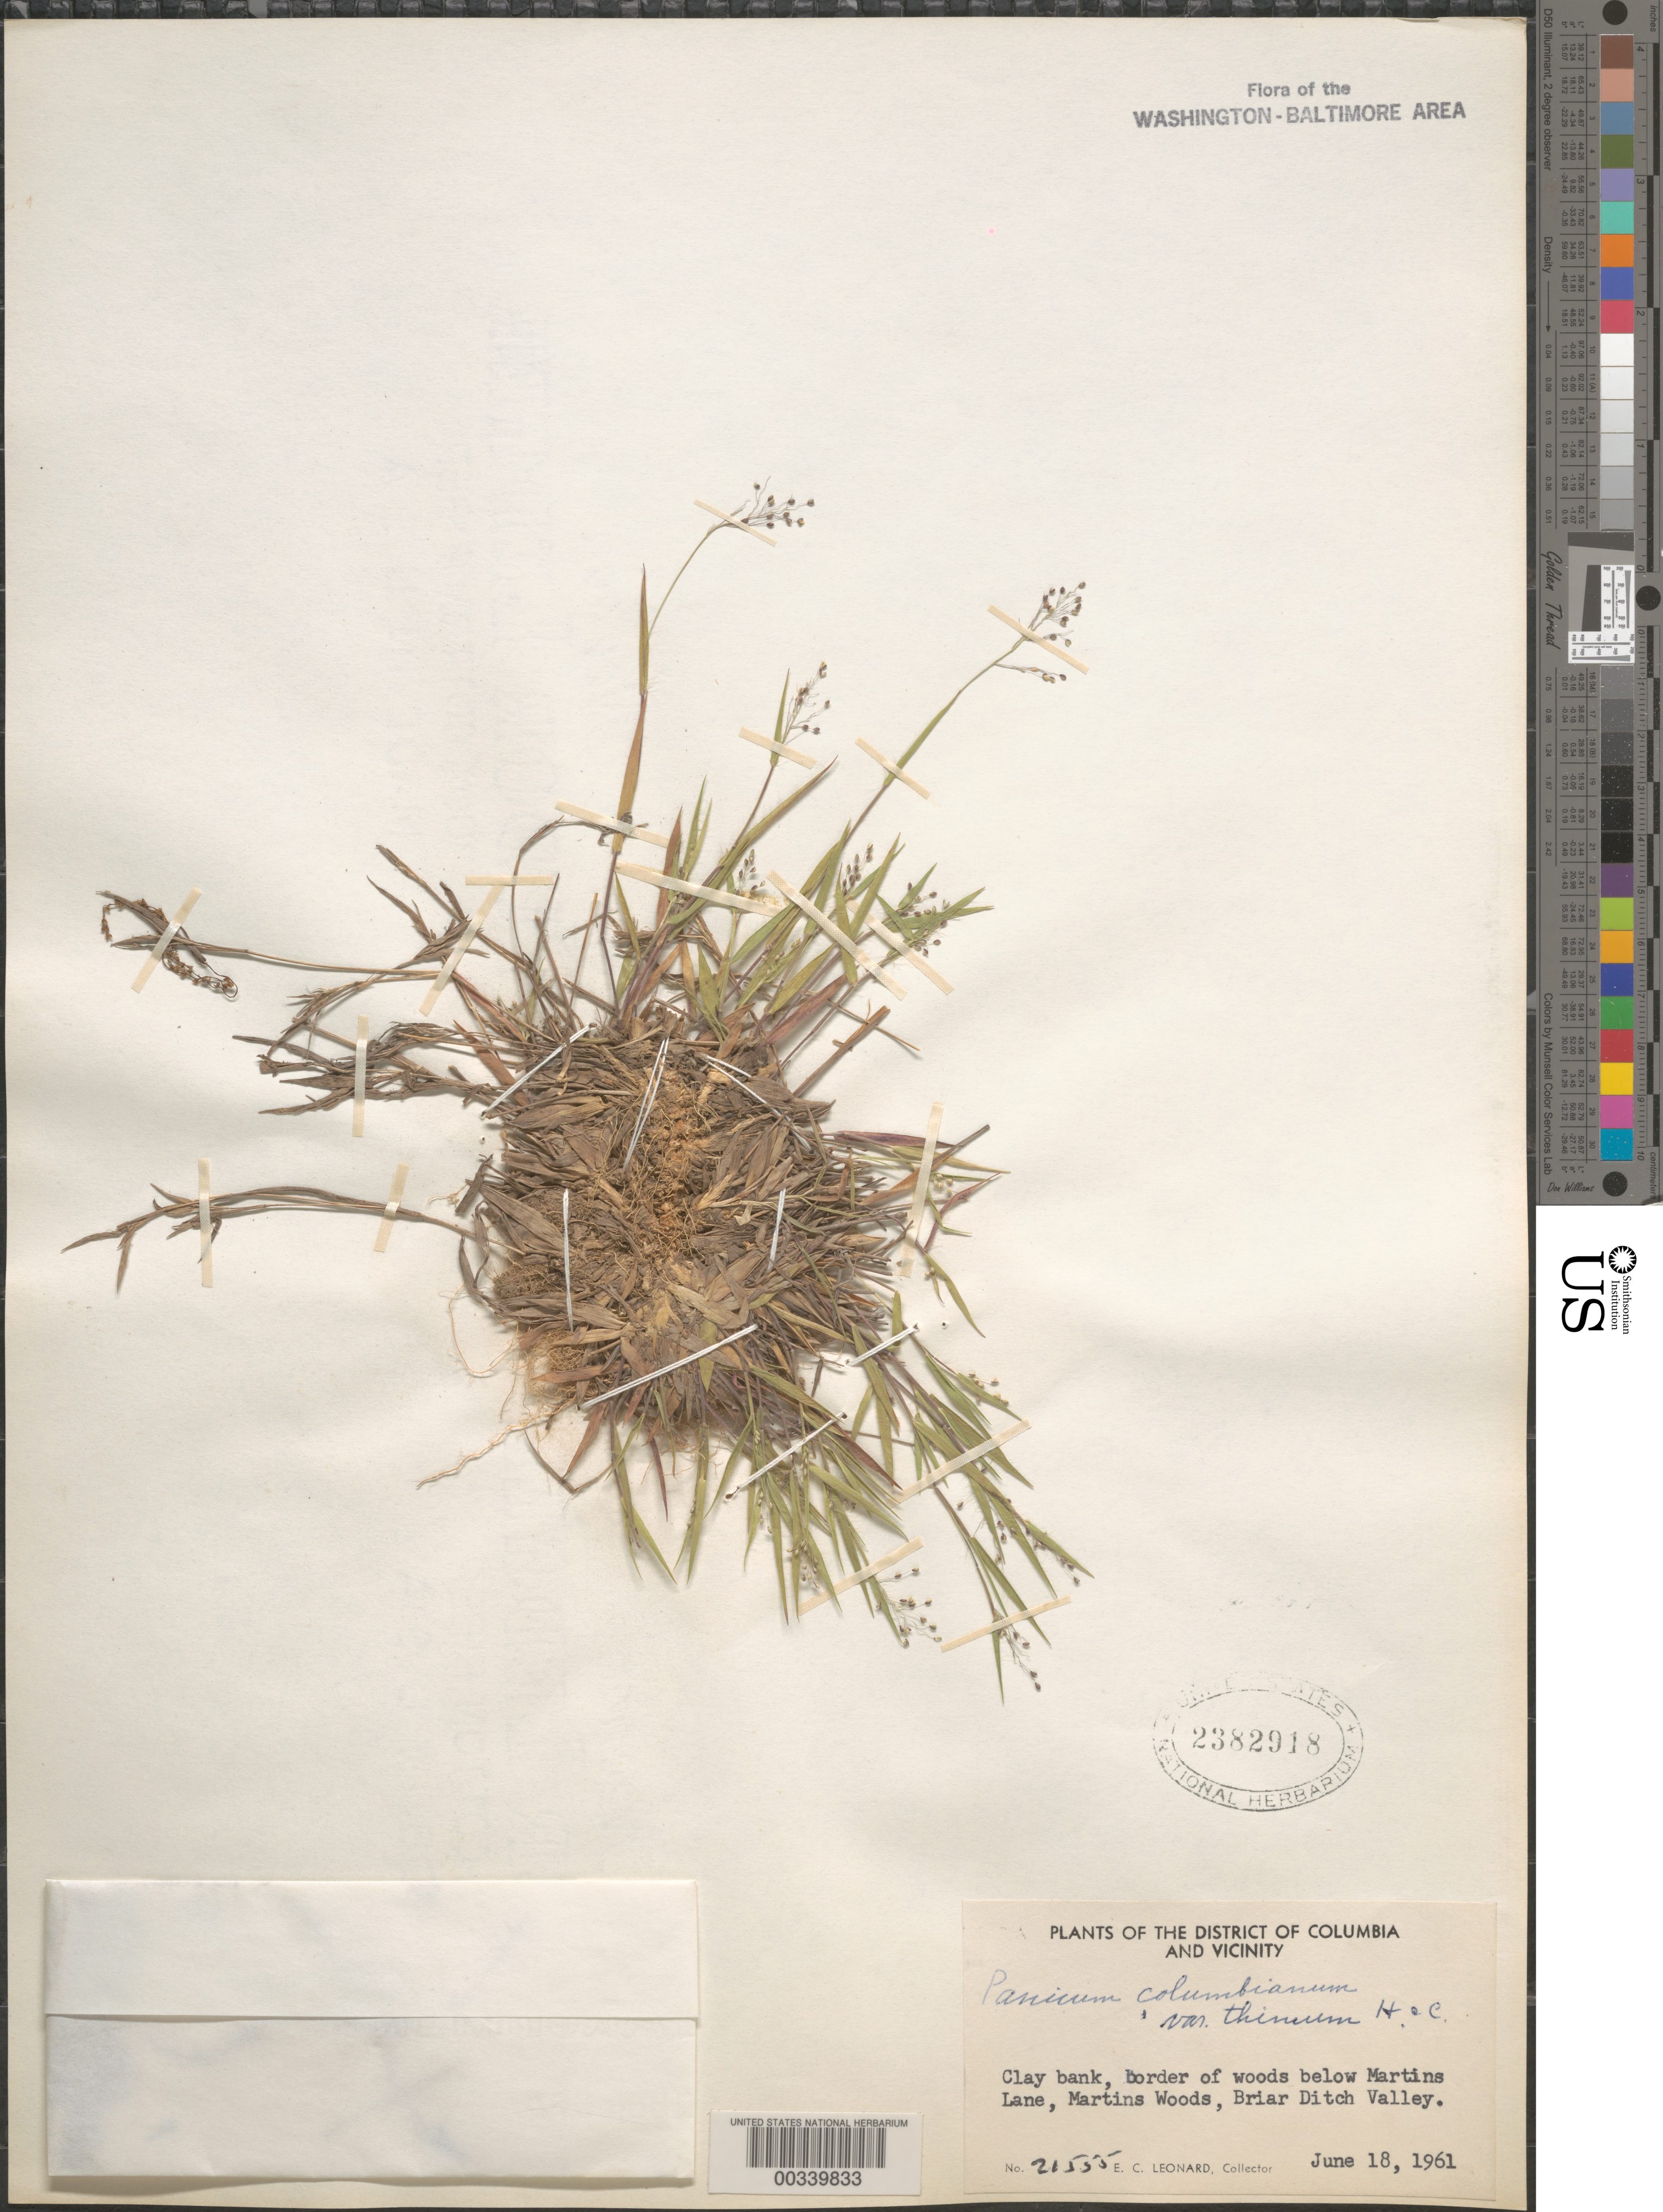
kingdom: Plantae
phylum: Tracheophyta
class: Liliopsida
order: Poales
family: Poaceae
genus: Dichanthelium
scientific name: Dichanthelium sabulorum var. thinium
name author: (Hitchc. & Chase) Gould & C.A. Clark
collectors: E. C. Leonard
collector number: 21555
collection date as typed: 18 Jun 1961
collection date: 1961-06-18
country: United States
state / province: Maryland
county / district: Prince George's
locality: Martins Lane, Briar Ditch Valley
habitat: Clay bank, border of woods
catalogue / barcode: US 2382918